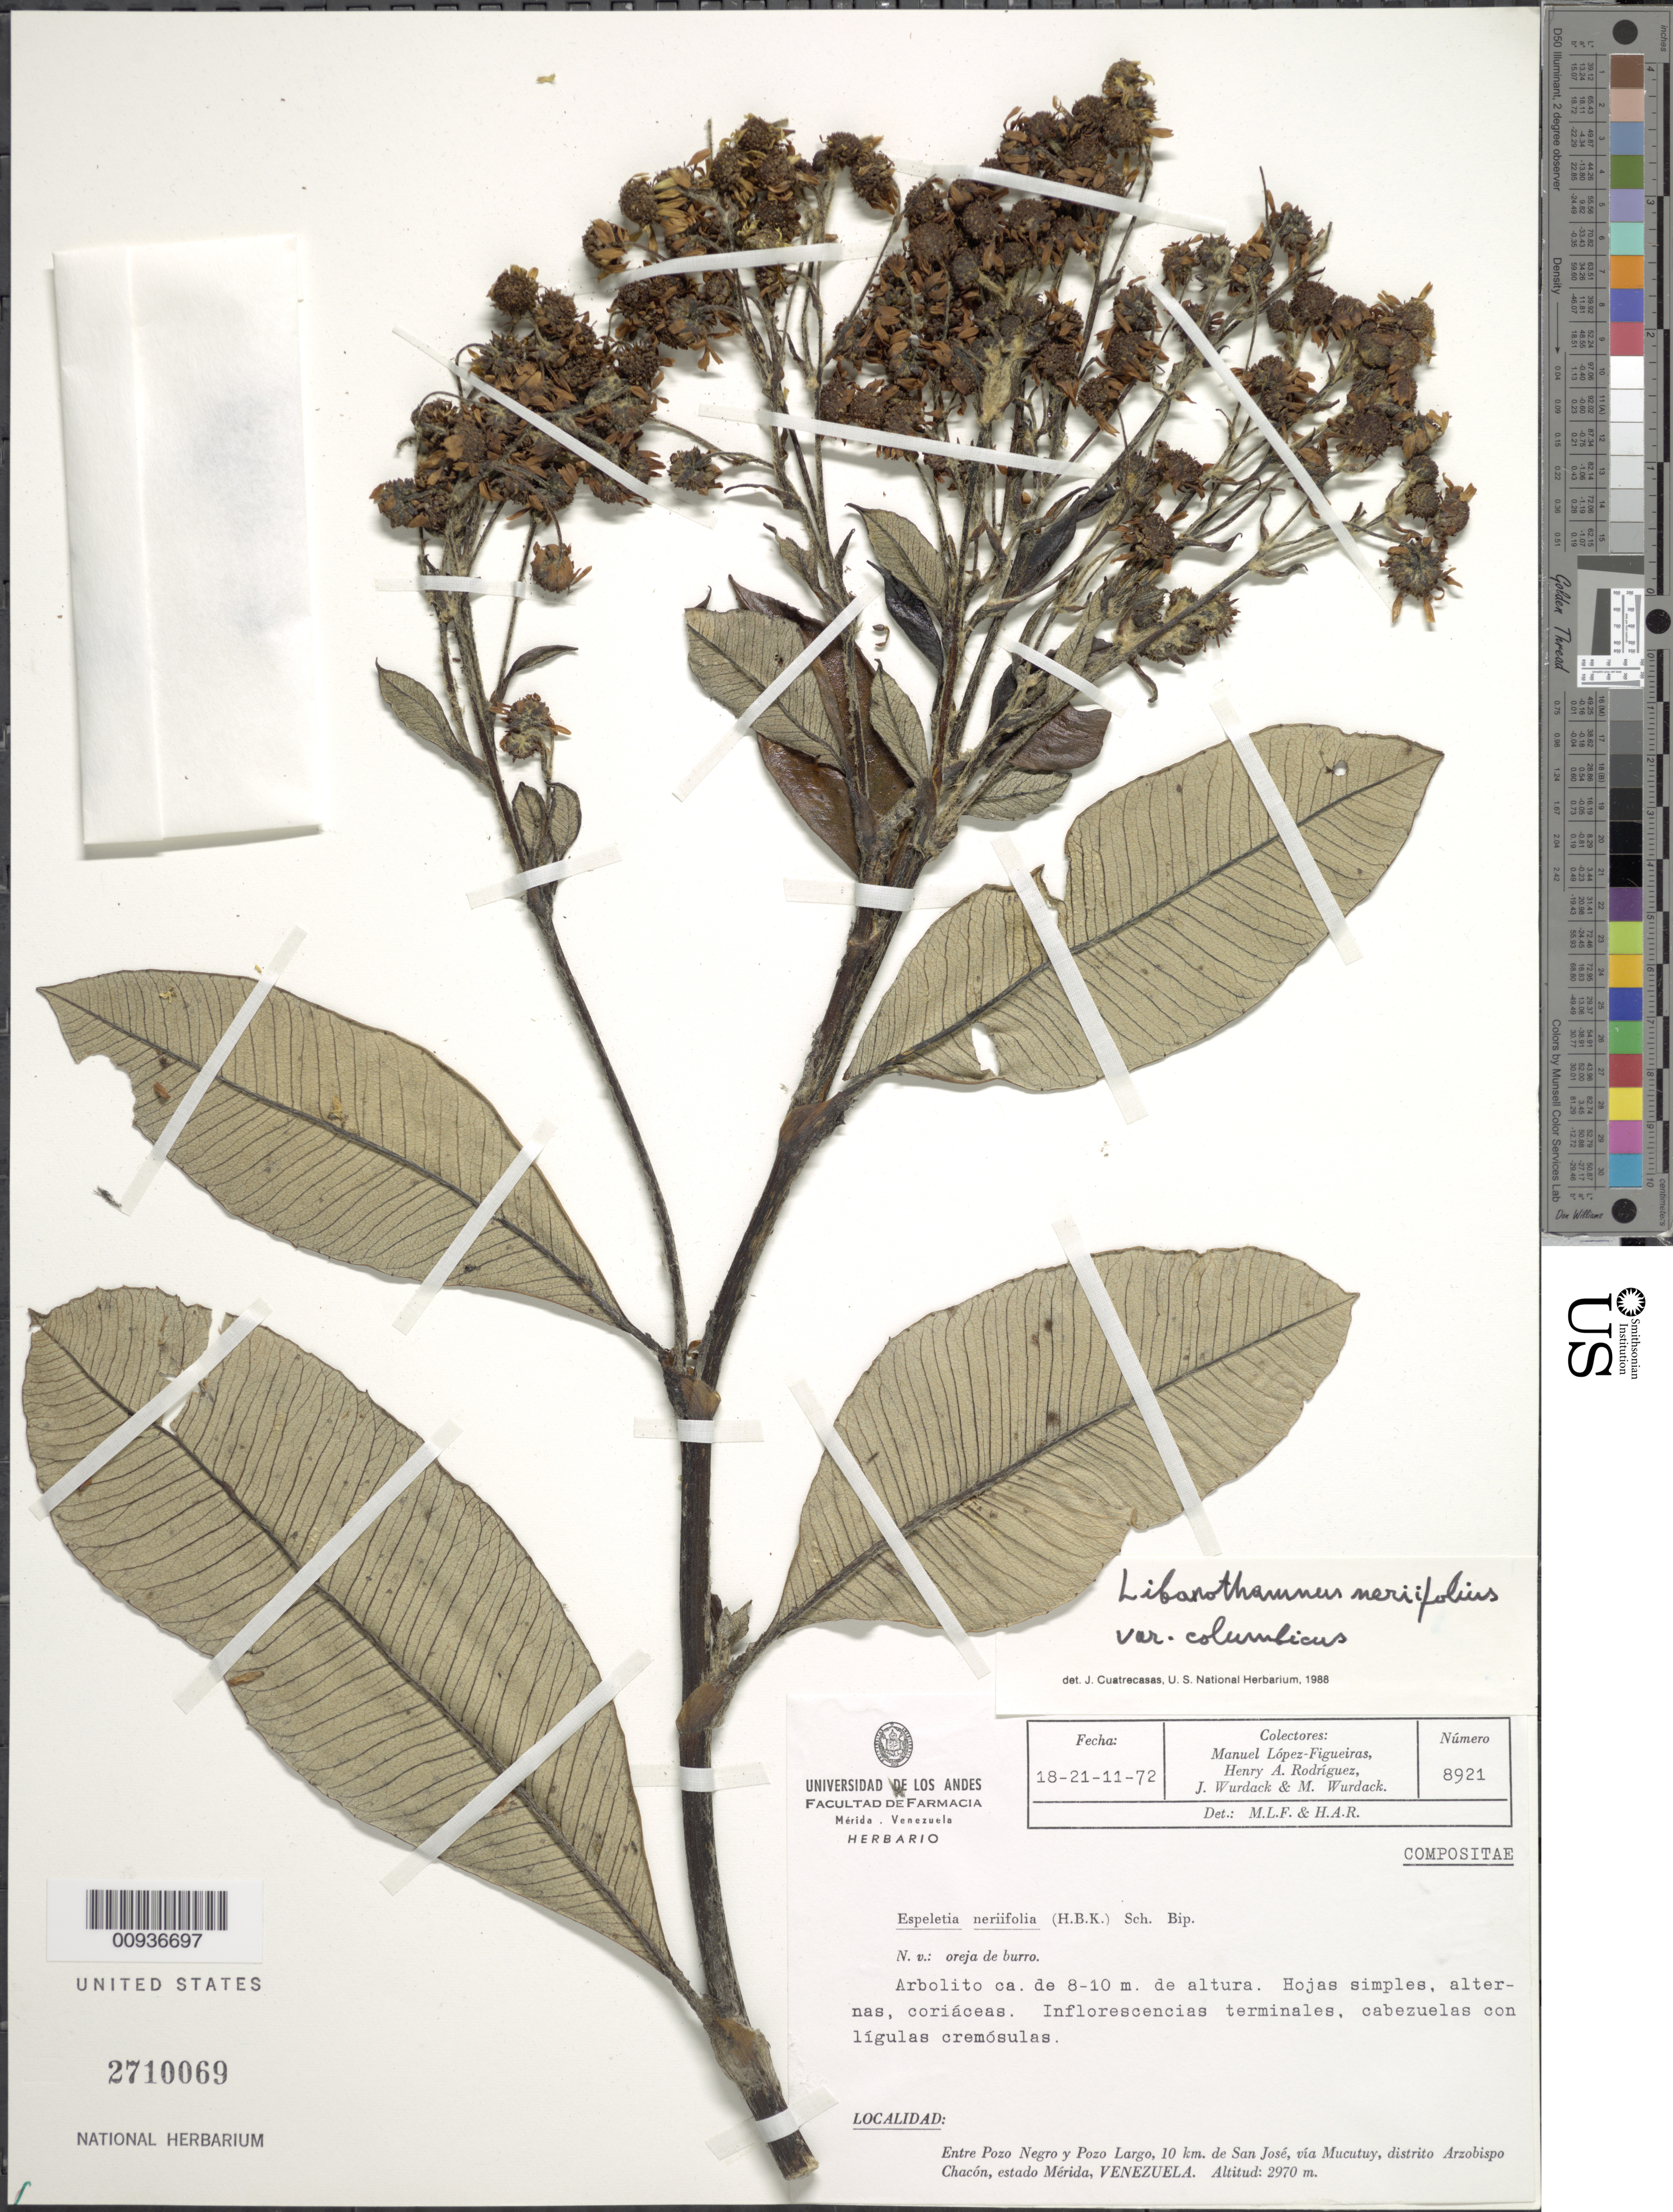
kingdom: Plantae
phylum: Tracheophyta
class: Magnoliopsida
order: Asterales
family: Asteraceae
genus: Libanothamnus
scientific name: Libanothamnus neriifolius var. columbicus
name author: (Cuatrec.) Cuatrec.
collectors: M. López Figueiras, H. A. Rodriguez, J. J. Wurdack & M. L. Wurdack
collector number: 8921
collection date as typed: Transcribed d/m/y: 18/11/72 to 21/11/72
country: Venezuela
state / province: Mérida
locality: Entre Pozo Negro y Pozo Largo, 10 km de San Jose, via Mucutuy, Distrito Arzobispo Chacon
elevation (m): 2970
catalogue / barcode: US 2710069